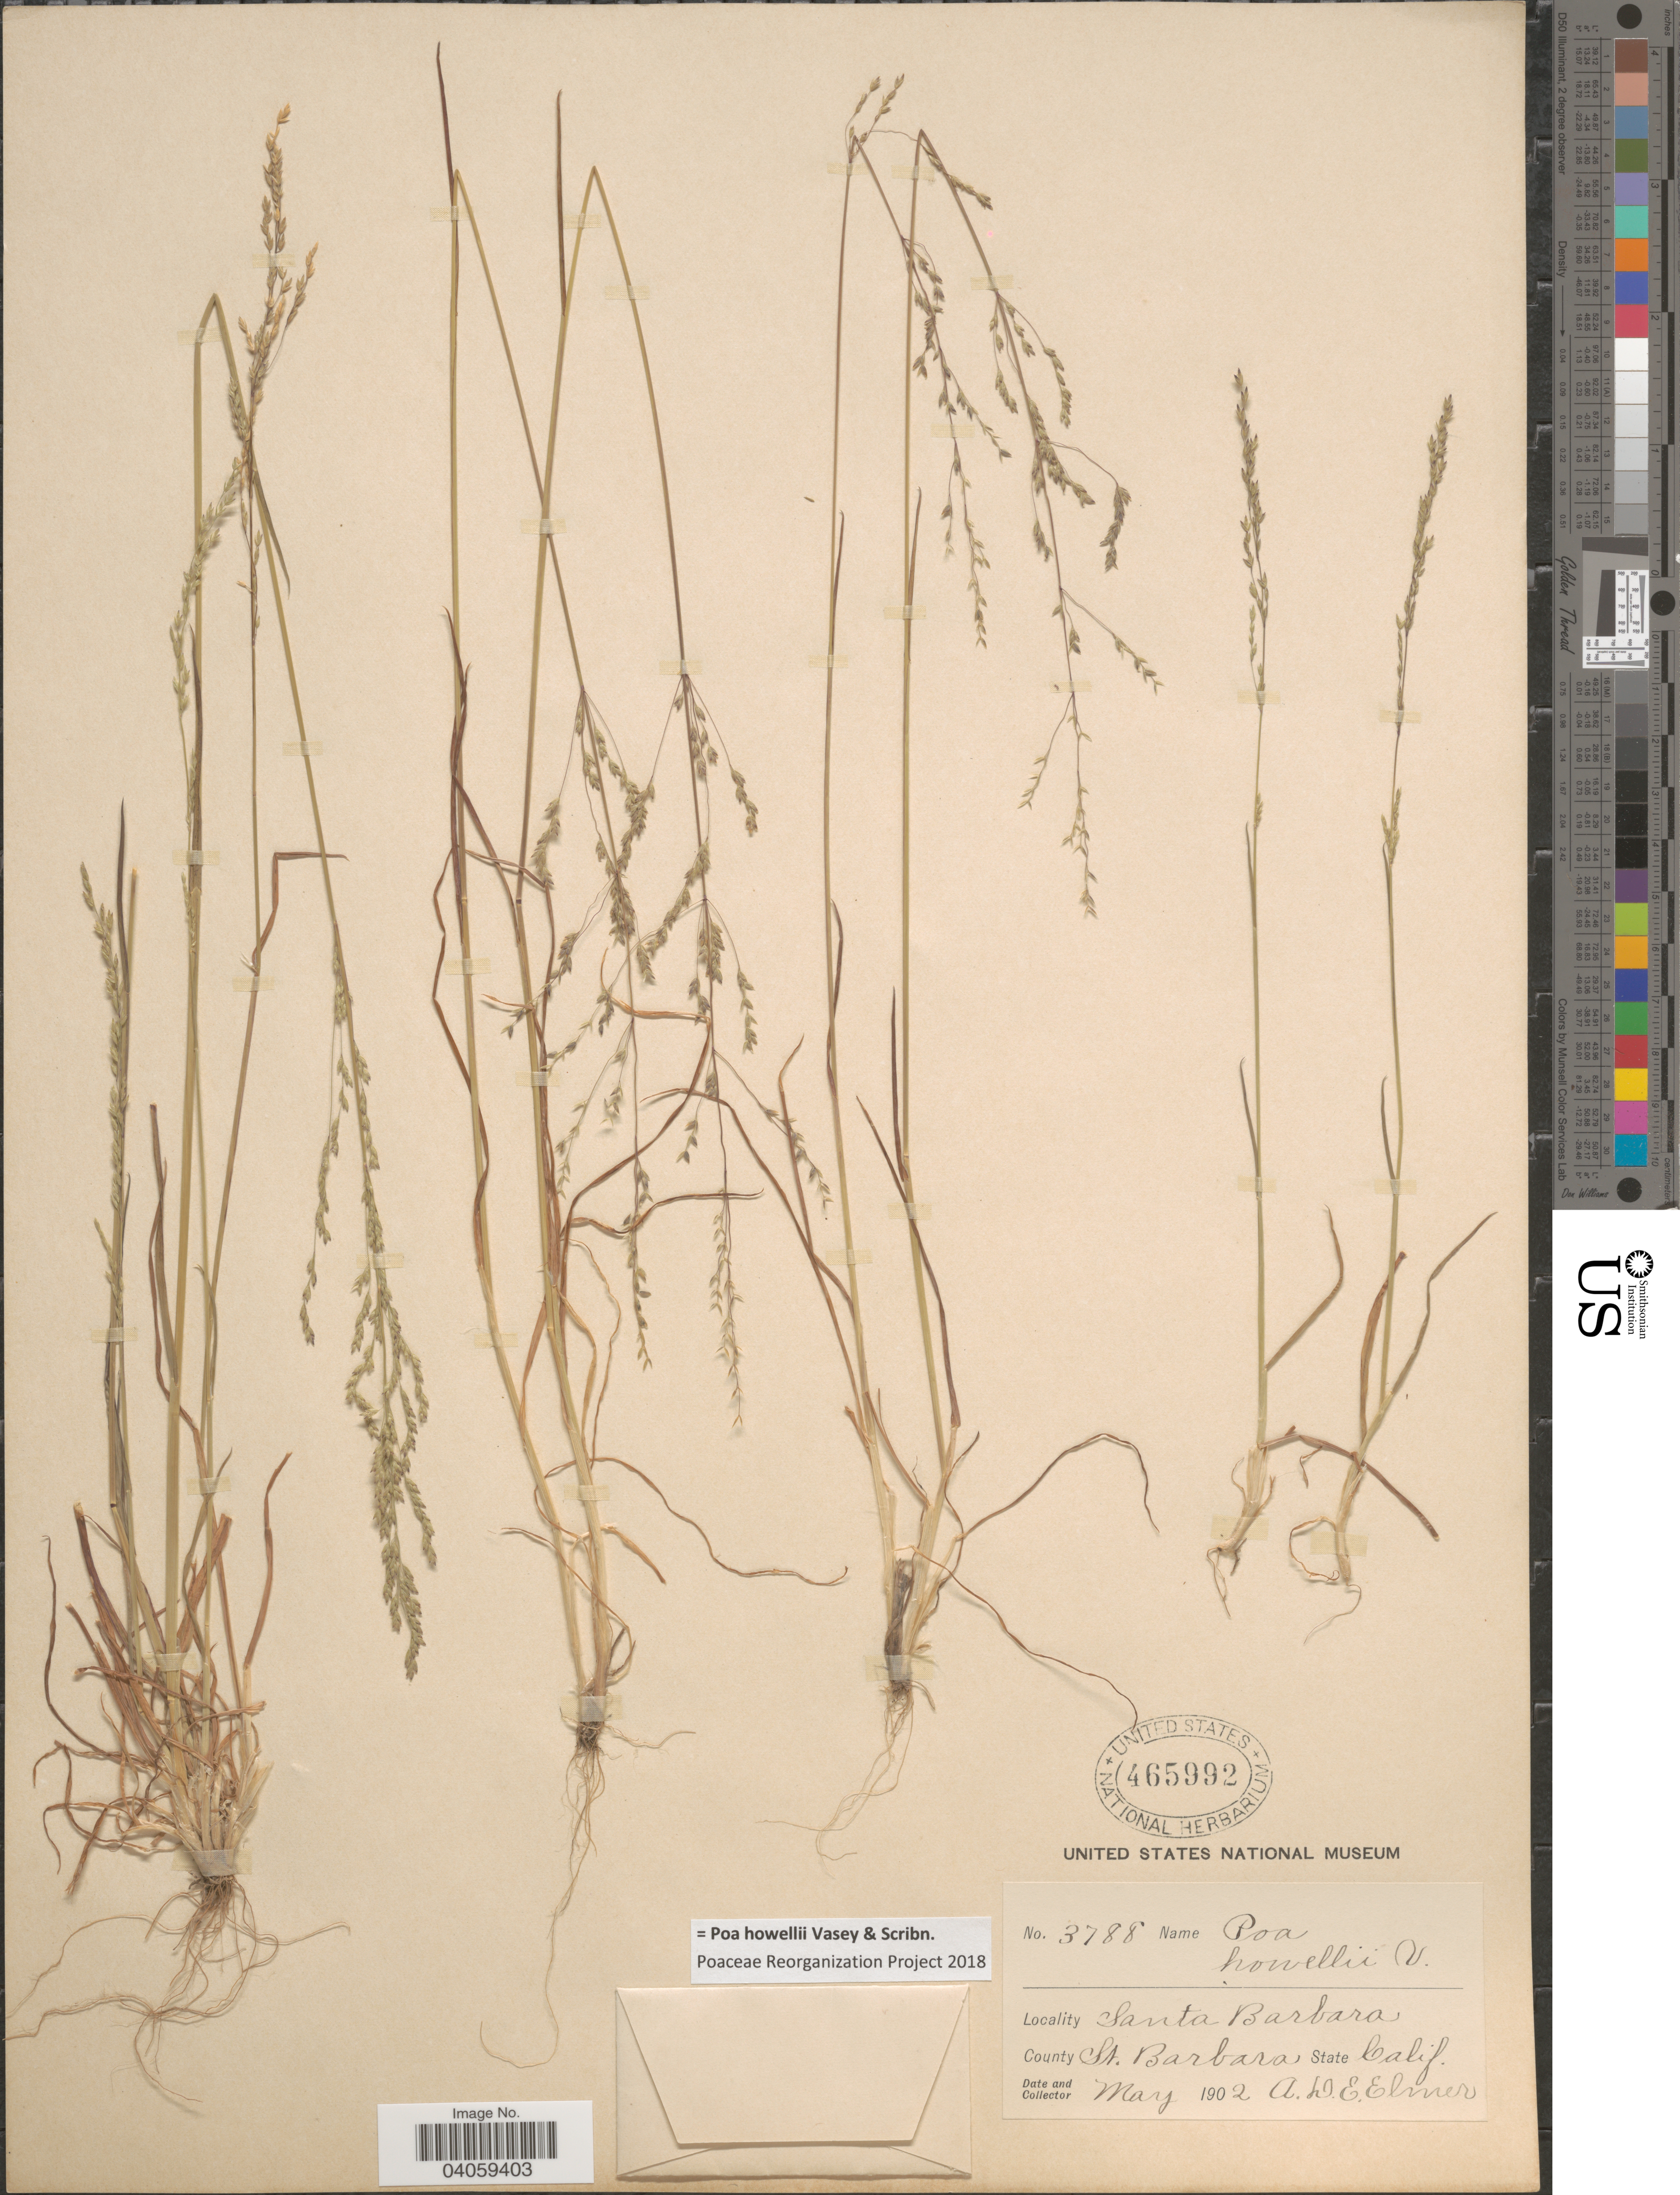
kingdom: Plantae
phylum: Tracheophyta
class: Liliopsida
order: Poales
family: Poaceae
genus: Poa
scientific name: Poa howellii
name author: Vasey & Scribn.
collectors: A. D. E. Elmer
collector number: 3788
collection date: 1902-05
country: United States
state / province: California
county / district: Santa Barbara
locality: Santa Barbara. County St. Barbara.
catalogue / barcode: US 465992